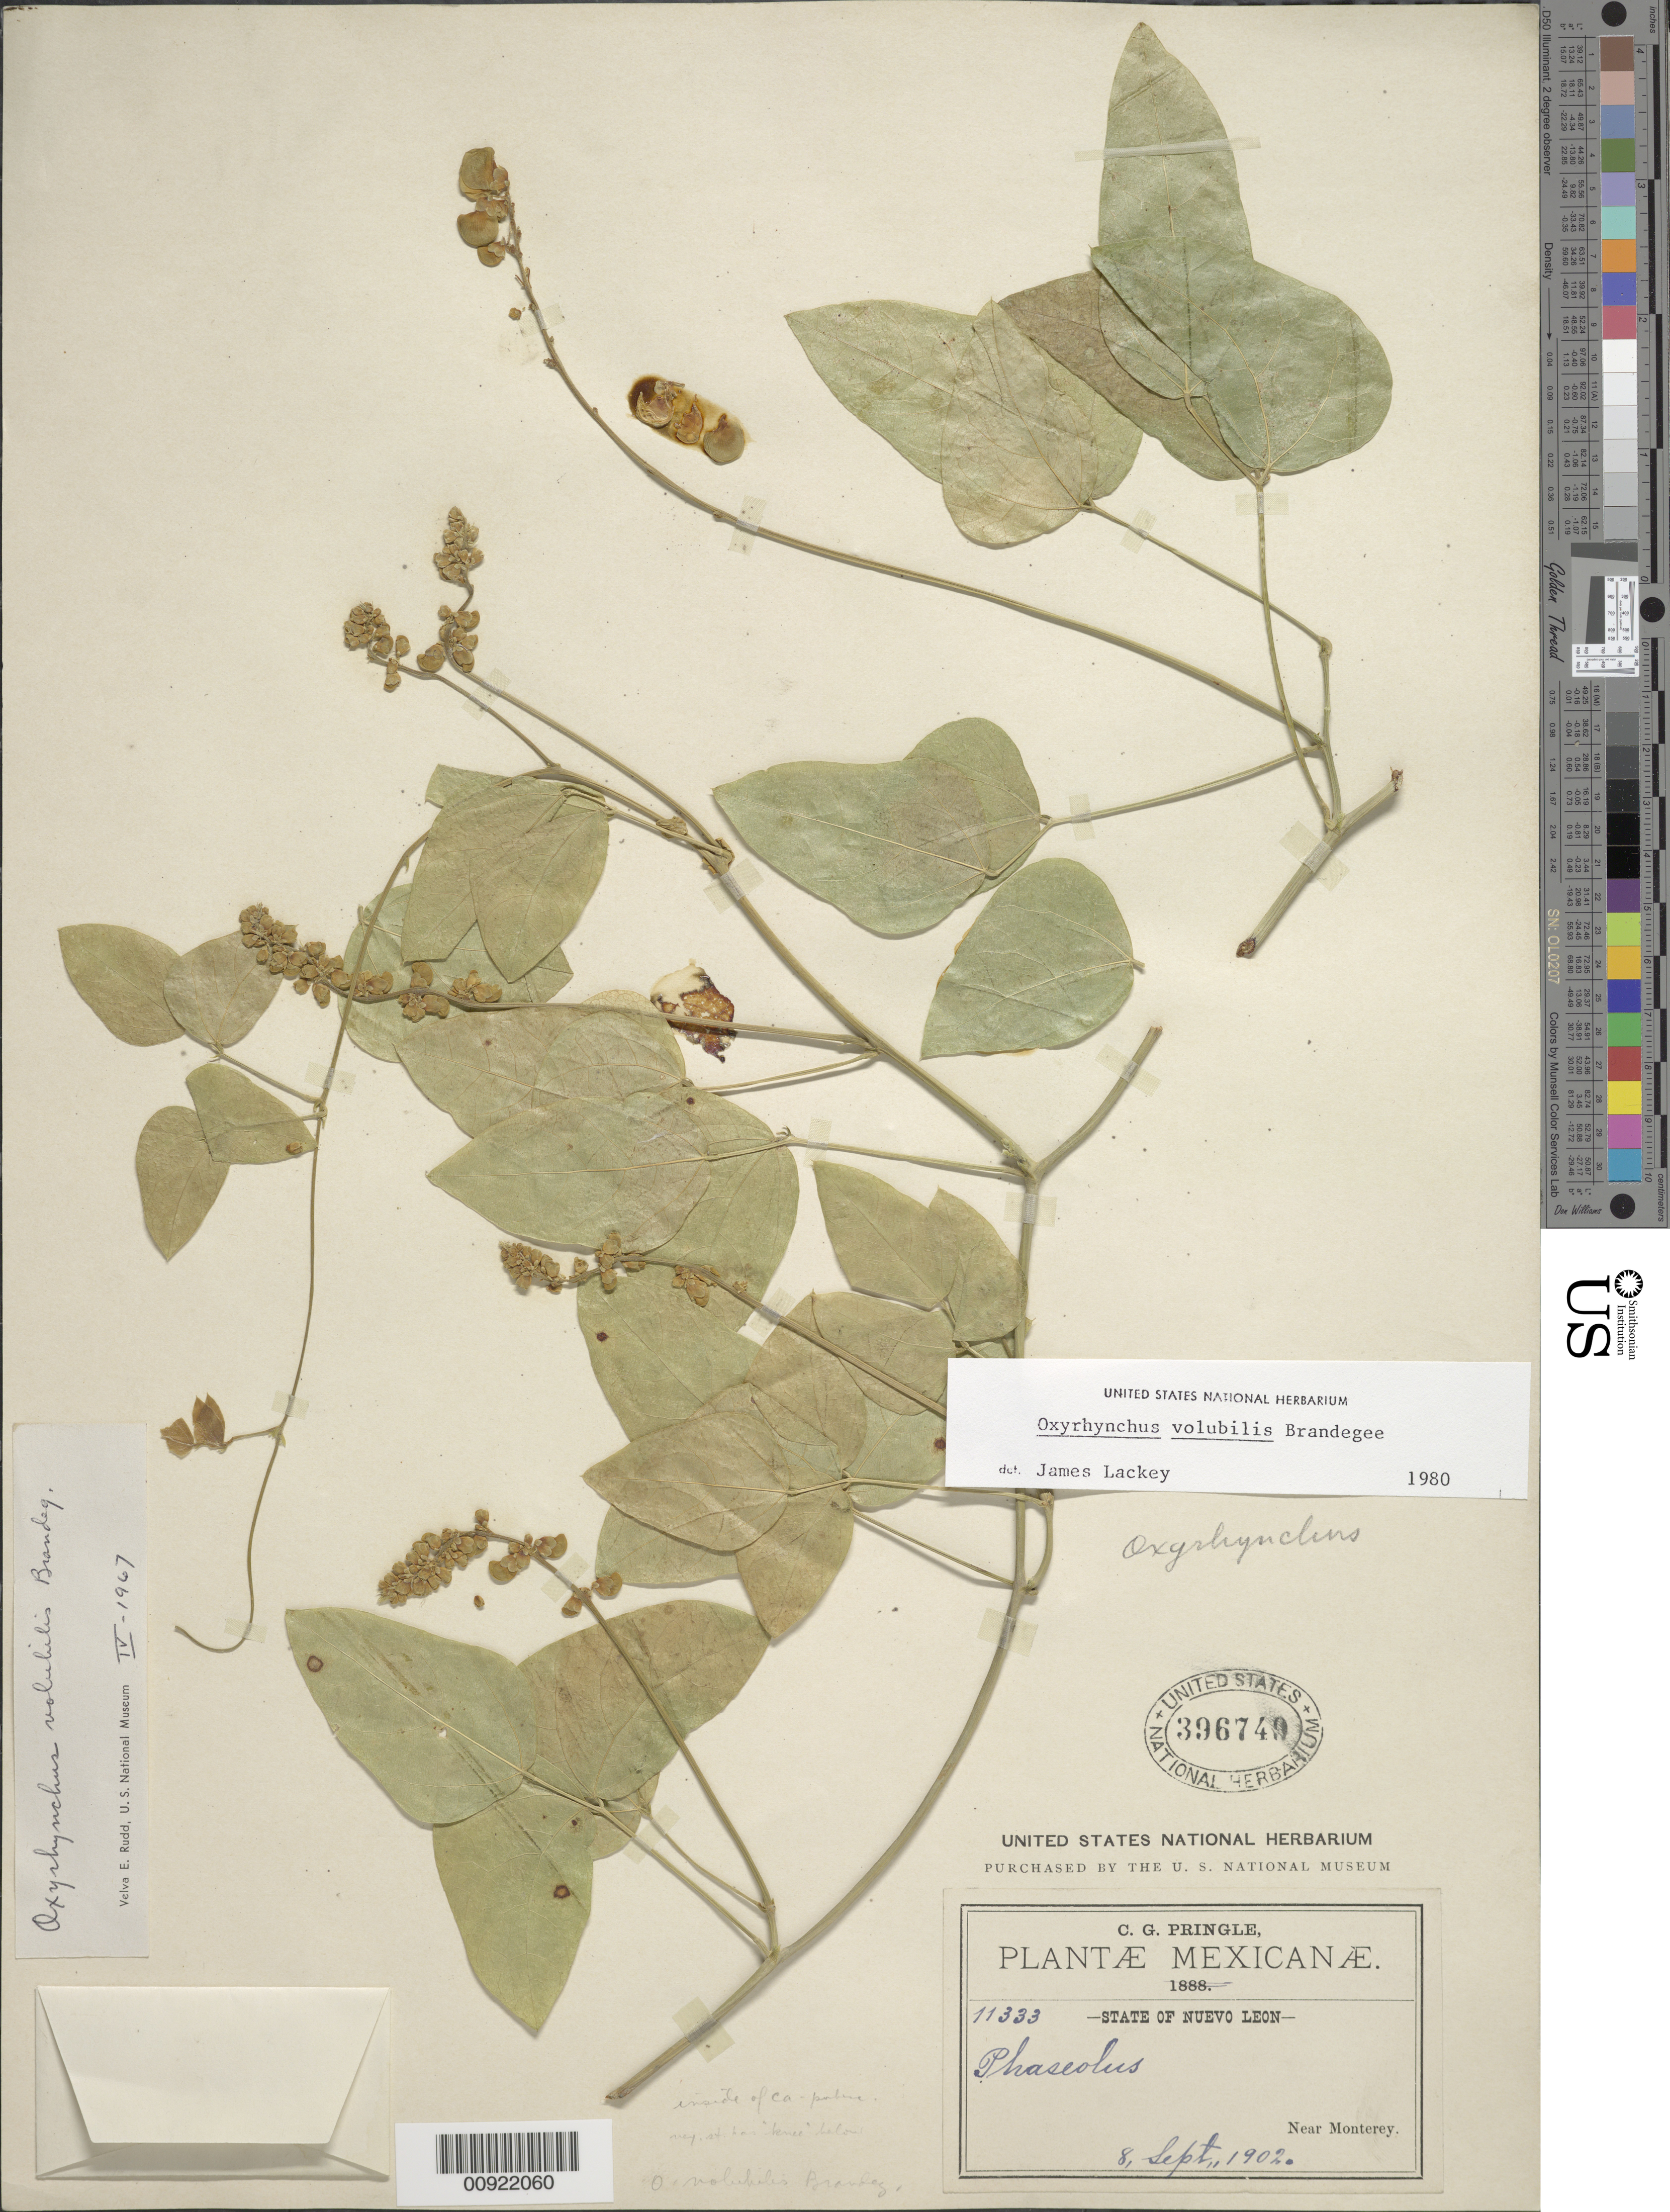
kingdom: Plantae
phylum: Tracheophyta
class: Magnoliopsida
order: Fabales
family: Fabaceae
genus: Oxyrhynchus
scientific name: Oxyrhynchus volubilis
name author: Brandegee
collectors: C. G. Pringle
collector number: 11333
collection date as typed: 08 Sep 1902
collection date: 1902-09-08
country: Mexico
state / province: Nuevo León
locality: Near Monterrey, State of Nuevo León.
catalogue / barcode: US 396749